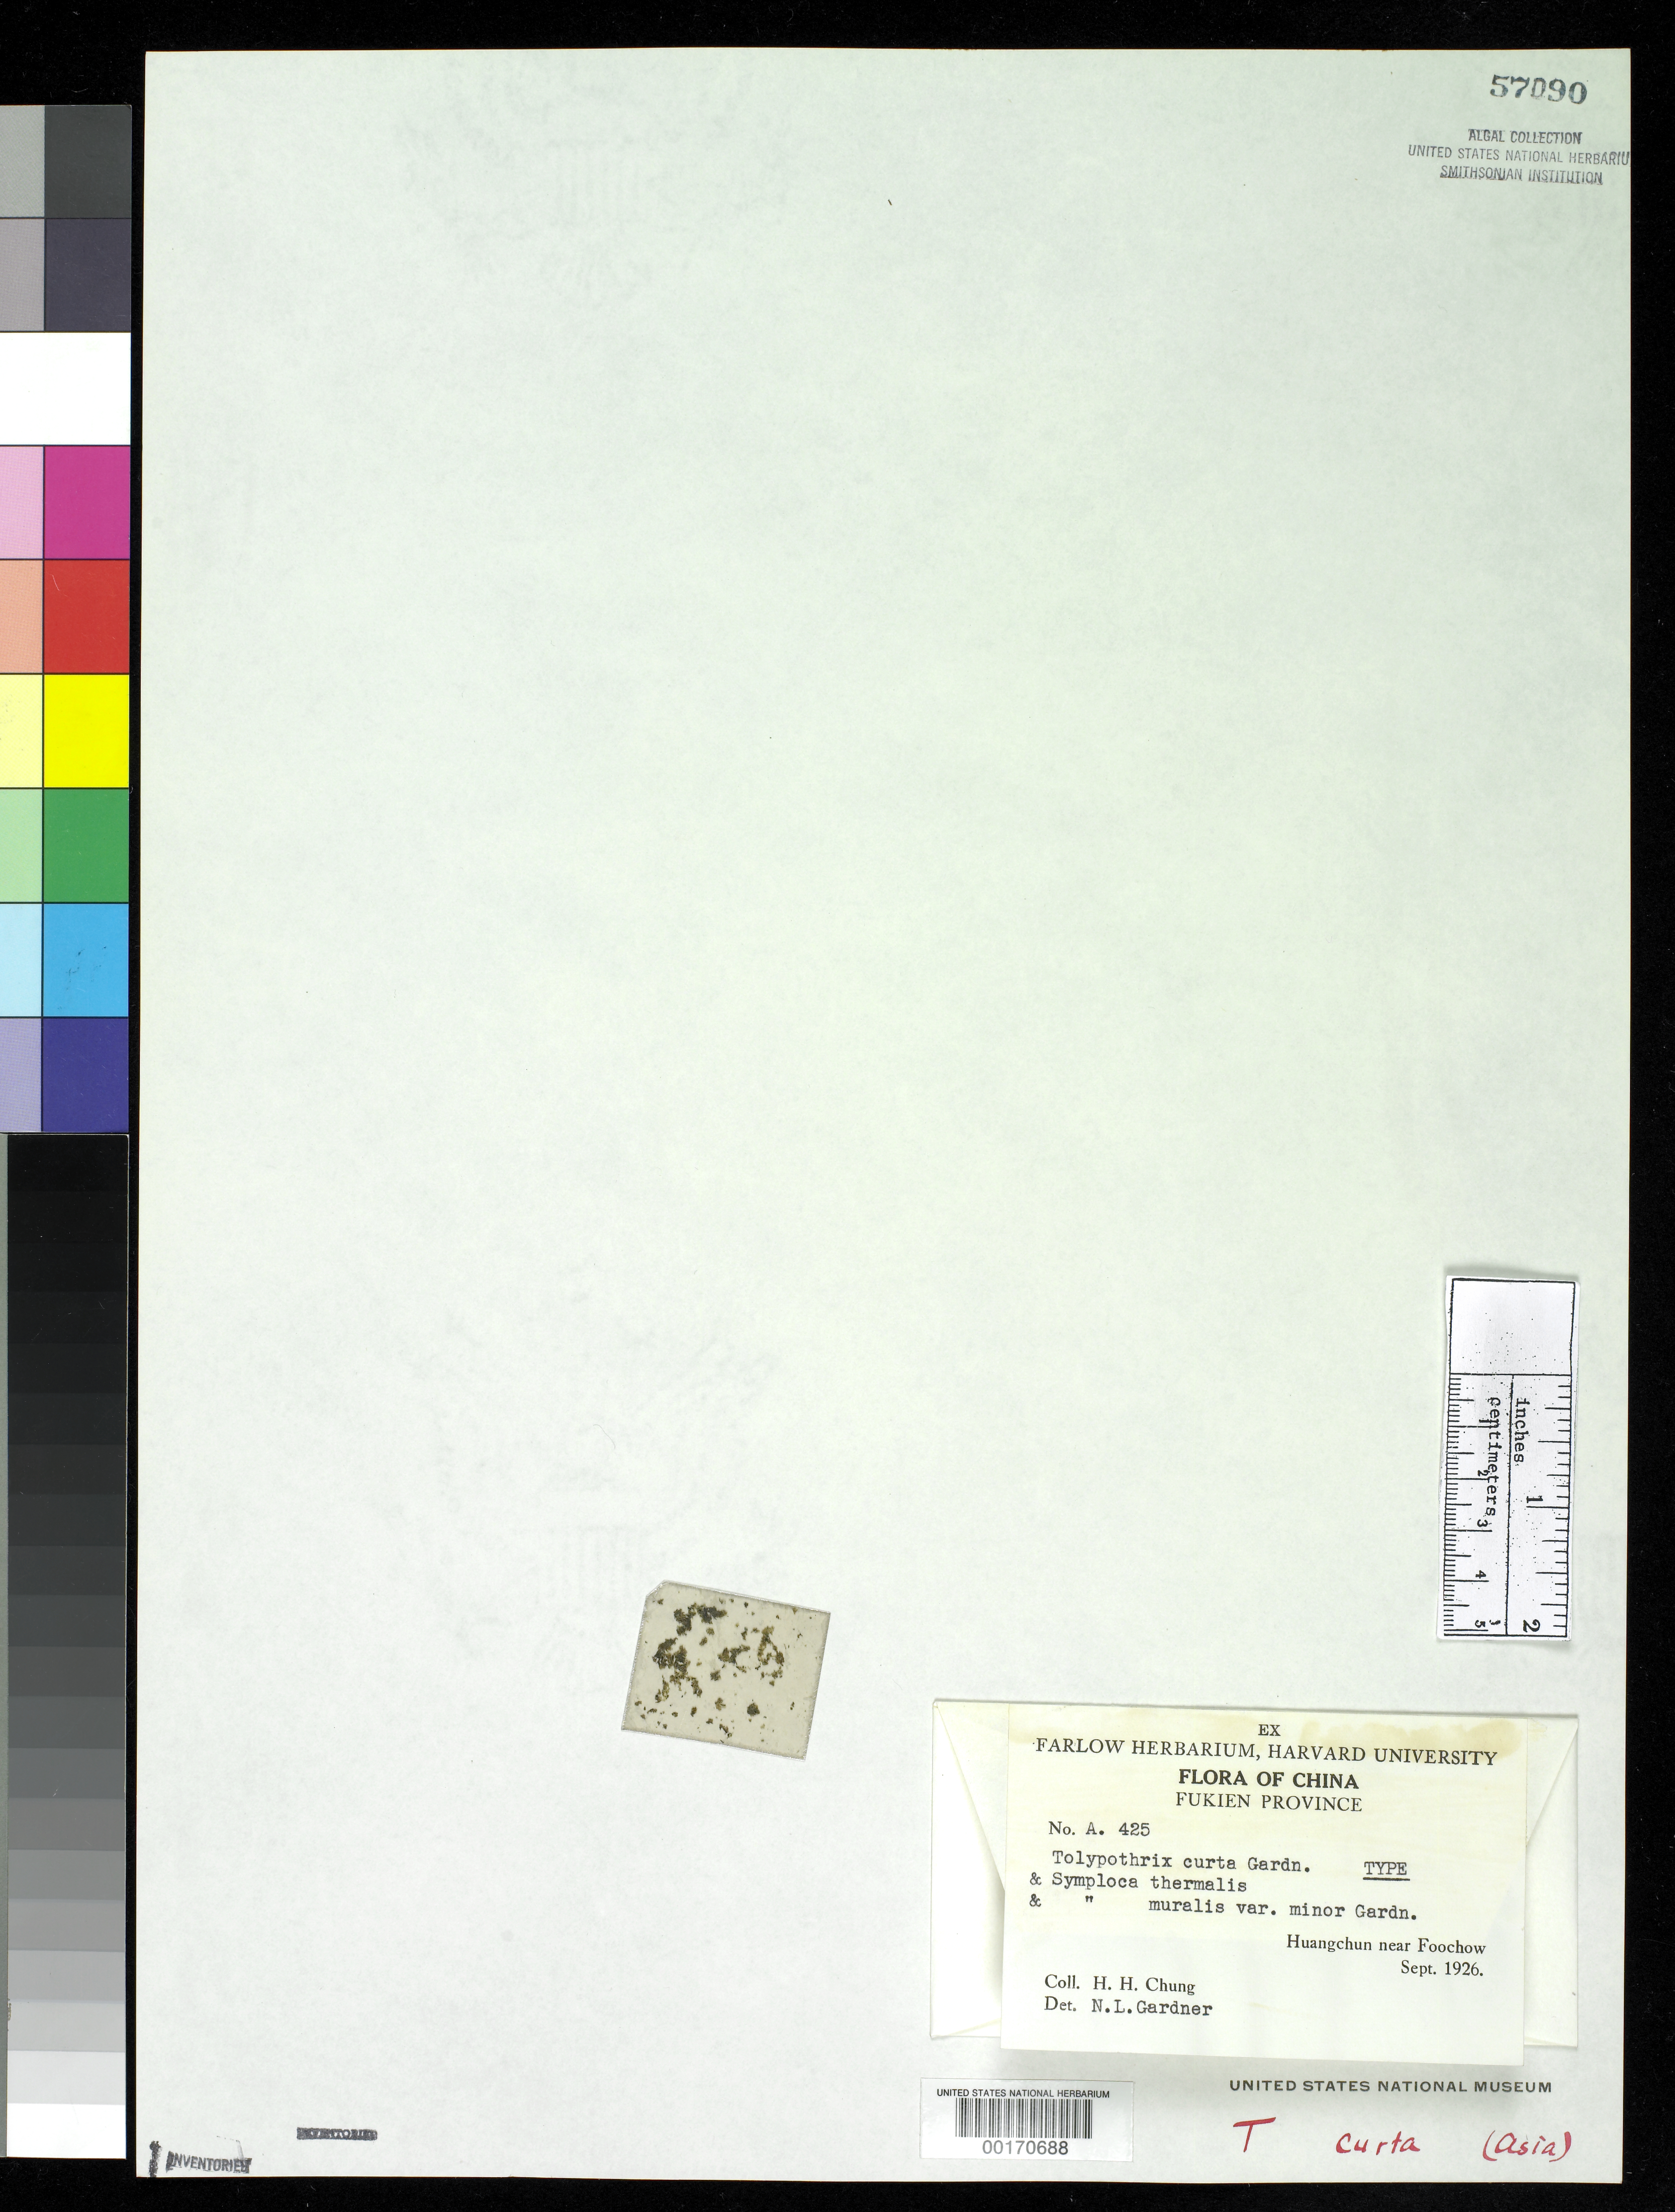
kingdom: Bacteria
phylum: Cyanobacteria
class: Cyanobacteriia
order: Cyanobacteriales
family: Tolypothrichaceae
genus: Tolypothrix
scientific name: Tolypothrix curta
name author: N.L. Gardner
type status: Isotype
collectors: H. Chung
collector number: A.425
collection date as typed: Sep 1926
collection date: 1926-09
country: China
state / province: Fujian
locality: Huangchun, near Foochow.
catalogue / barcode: US 57090